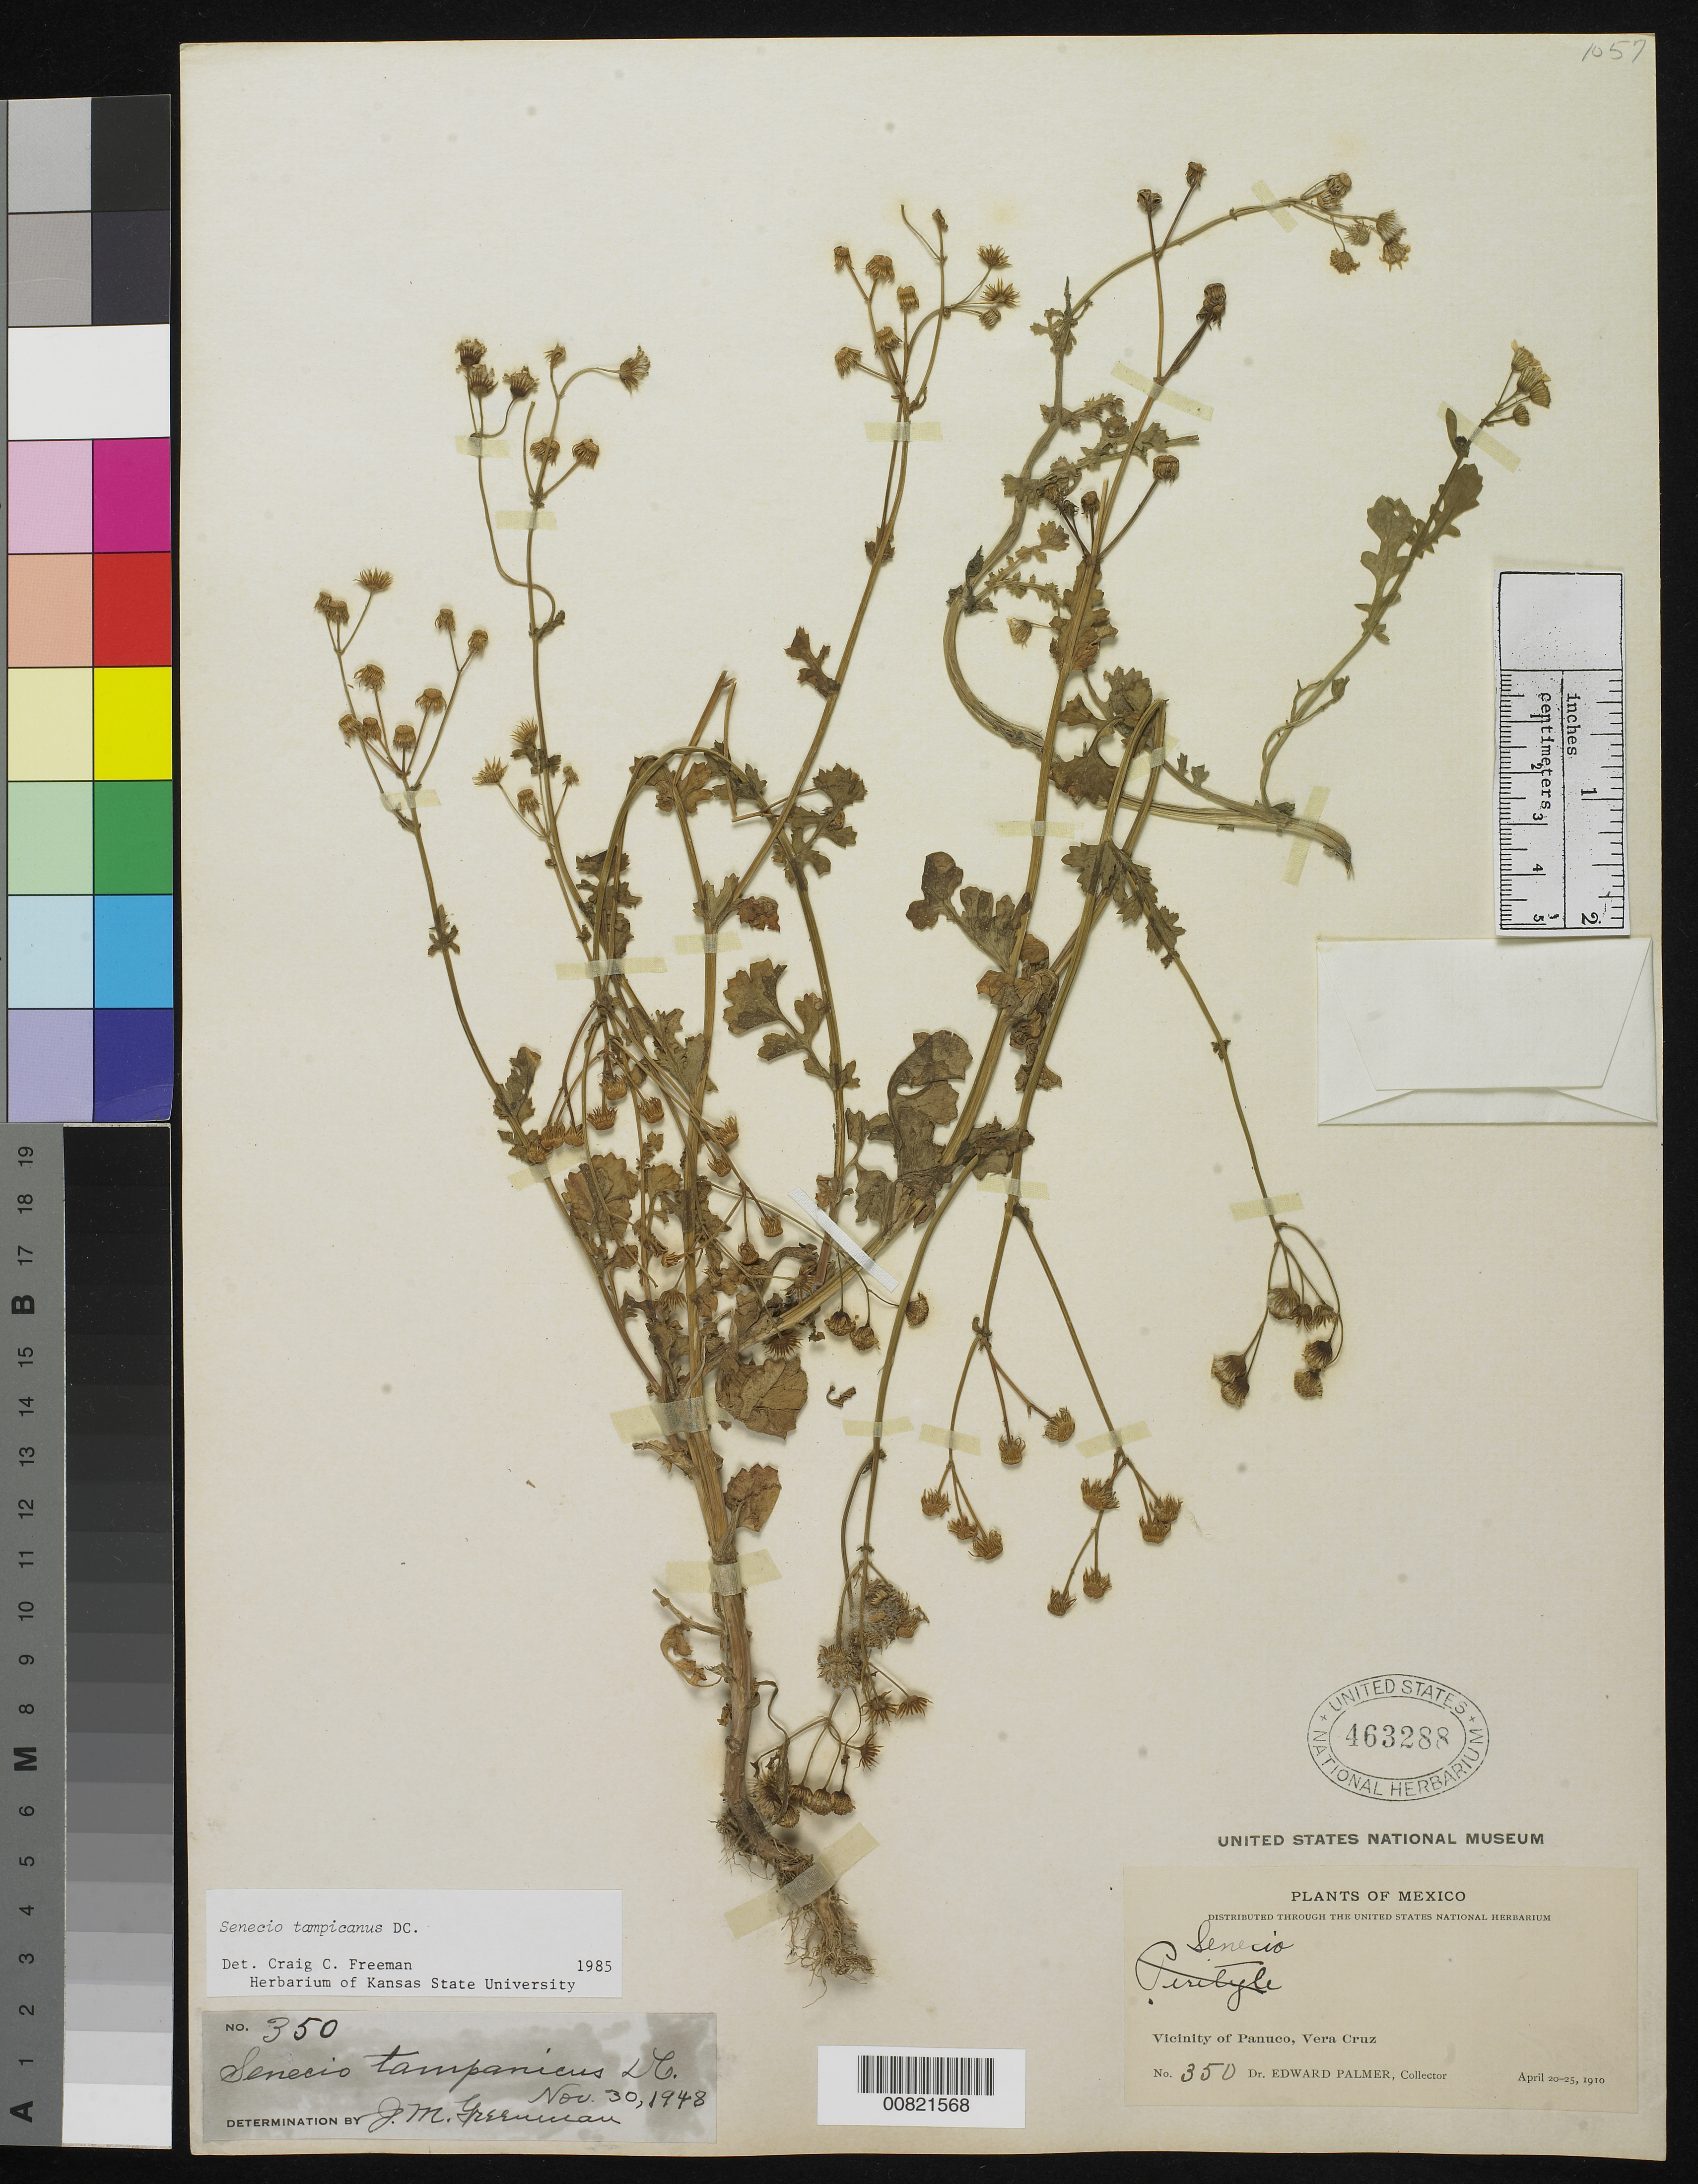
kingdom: Plantae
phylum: Tracheophyta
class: Magnoliopsida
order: Asterales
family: Asteraceae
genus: Packera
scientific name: Packera tampicana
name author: (DC.) C. Jeffrey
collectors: E. Palmer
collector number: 350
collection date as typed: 20 Apr 1910 to 25 Apr 1910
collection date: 1910-04-20/1910-04-25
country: Mexico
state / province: Veracruz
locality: Vicinity of Panuco, Veracruz.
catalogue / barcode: US 463288